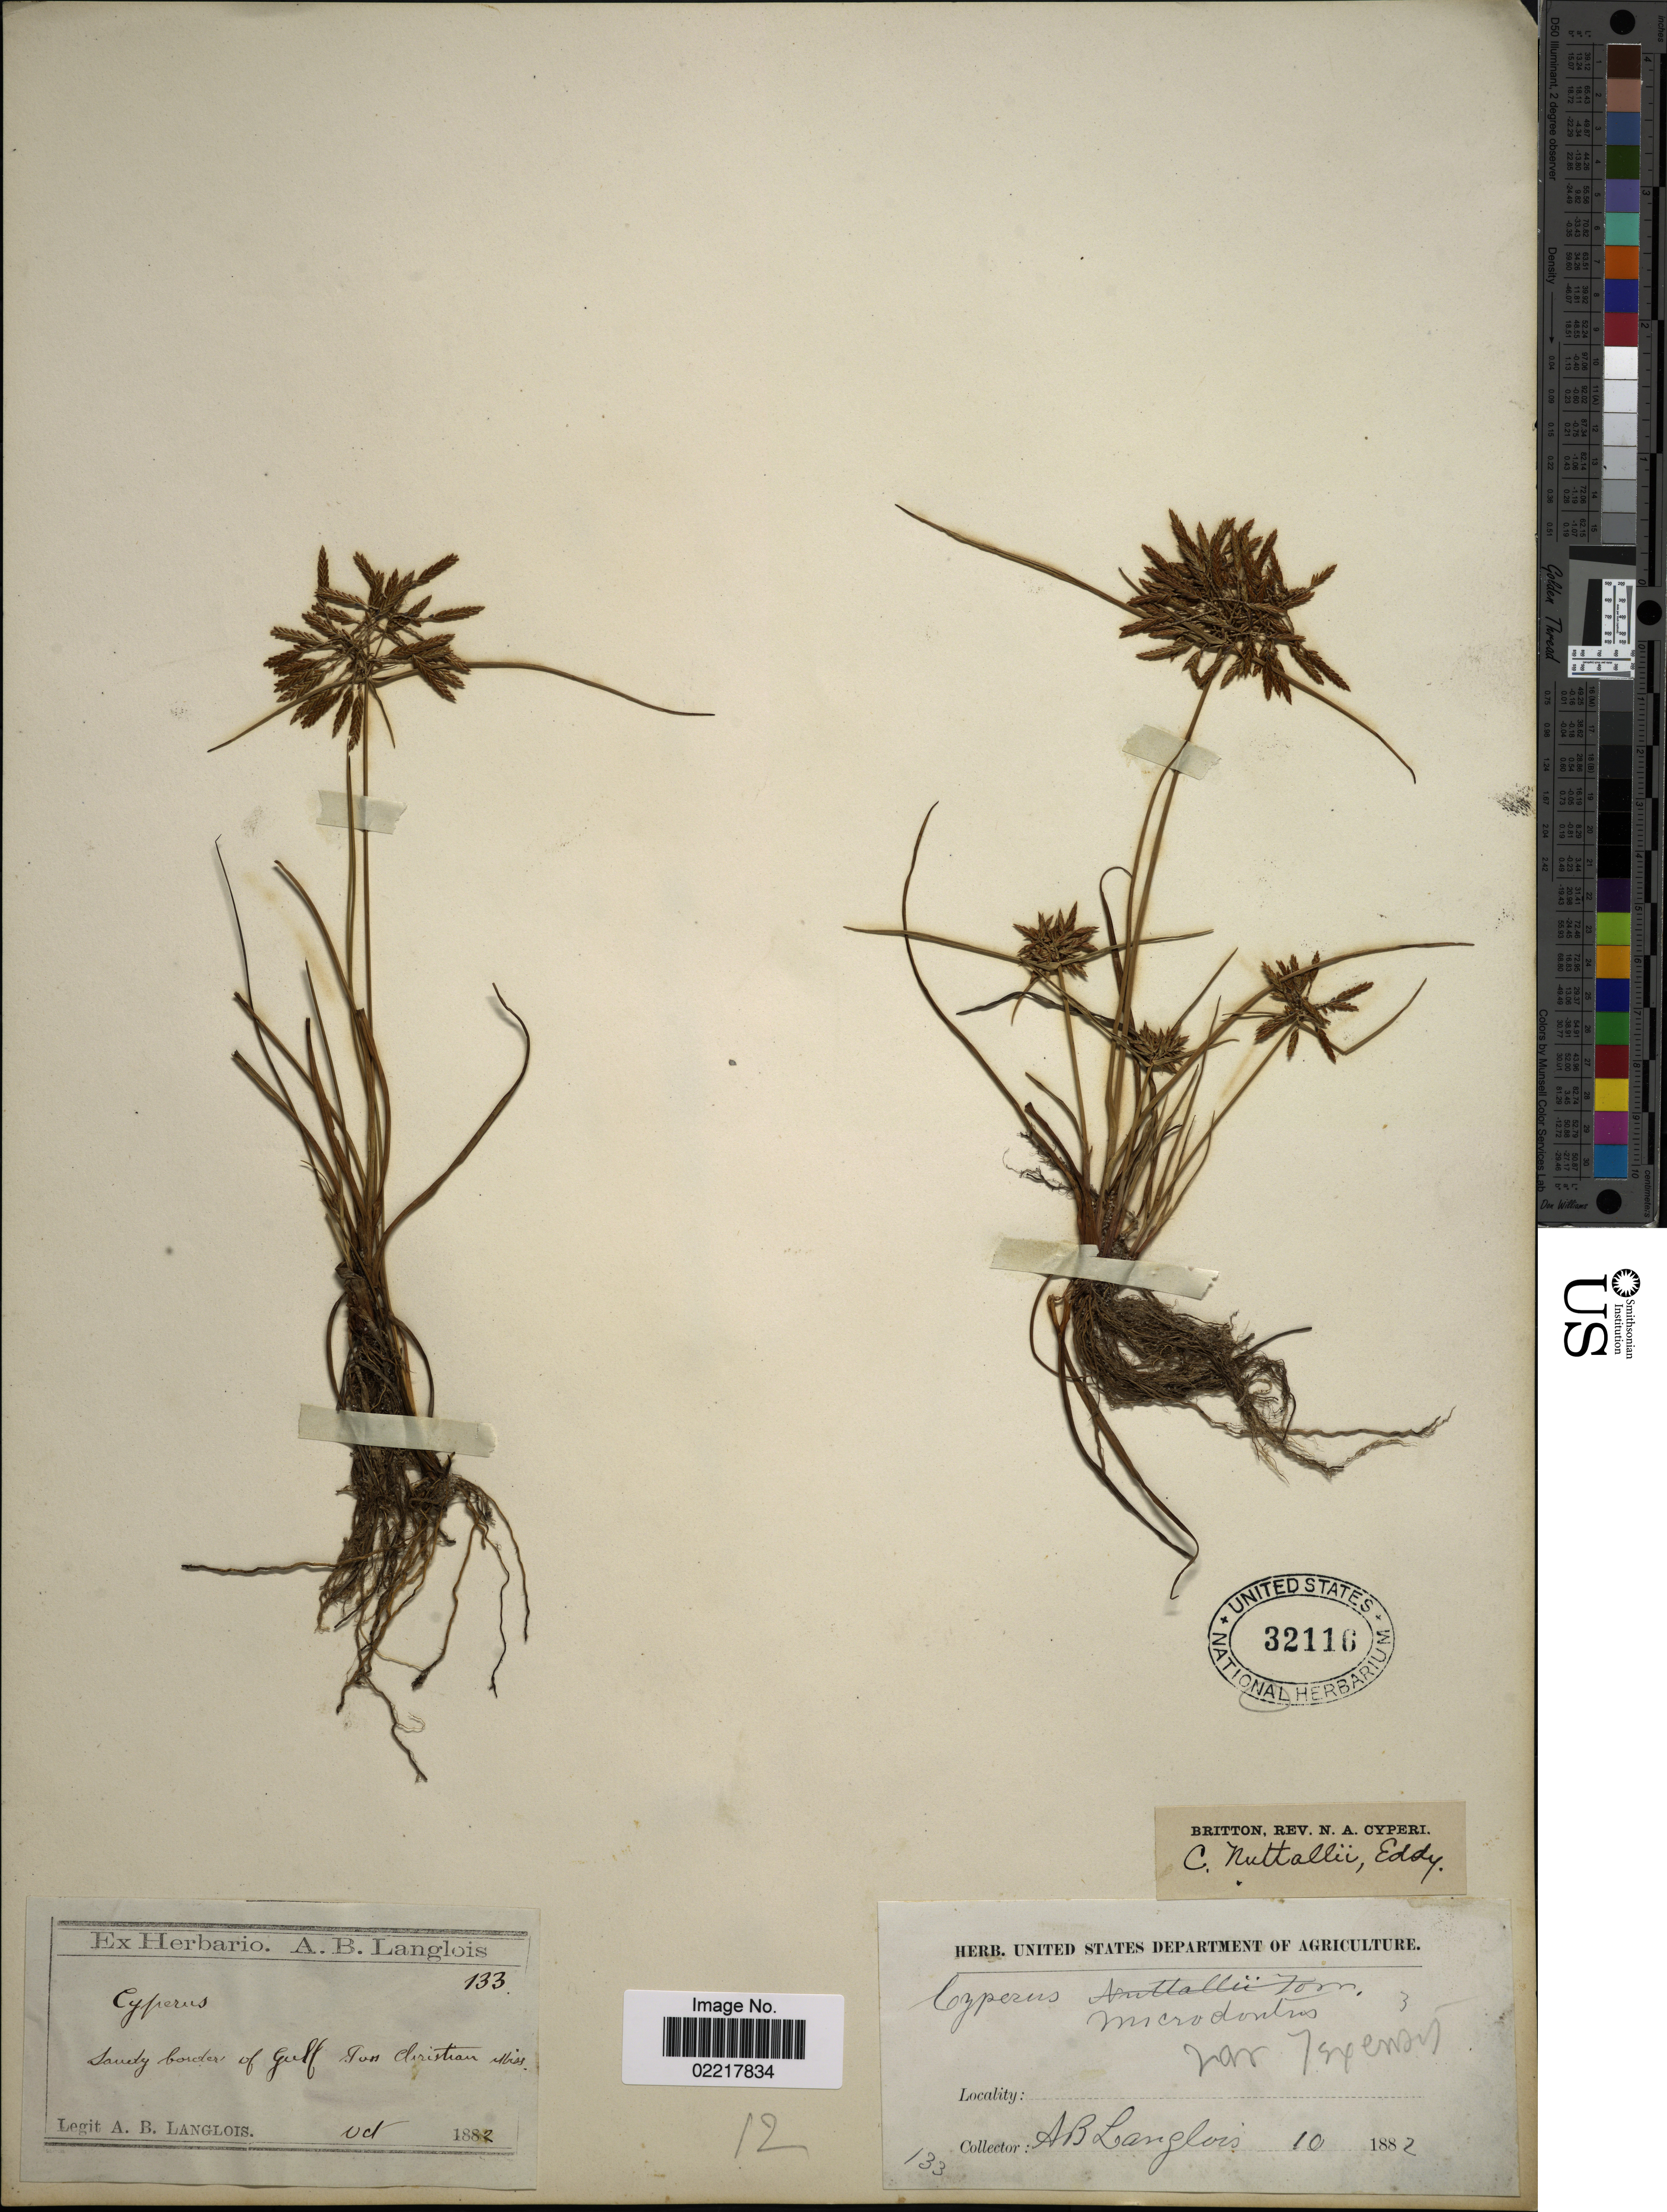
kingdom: Plantae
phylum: Tracheophyta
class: Liliopsida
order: Poales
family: Cyperaceae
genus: Cyperus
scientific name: Cyperus polystachyos var. texensis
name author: (Torr.) Fernald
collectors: A. Langlois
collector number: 133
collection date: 1882-10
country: United States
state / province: Mississippi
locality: Sandy borders of Gulf San Christian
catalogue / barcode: US 32116